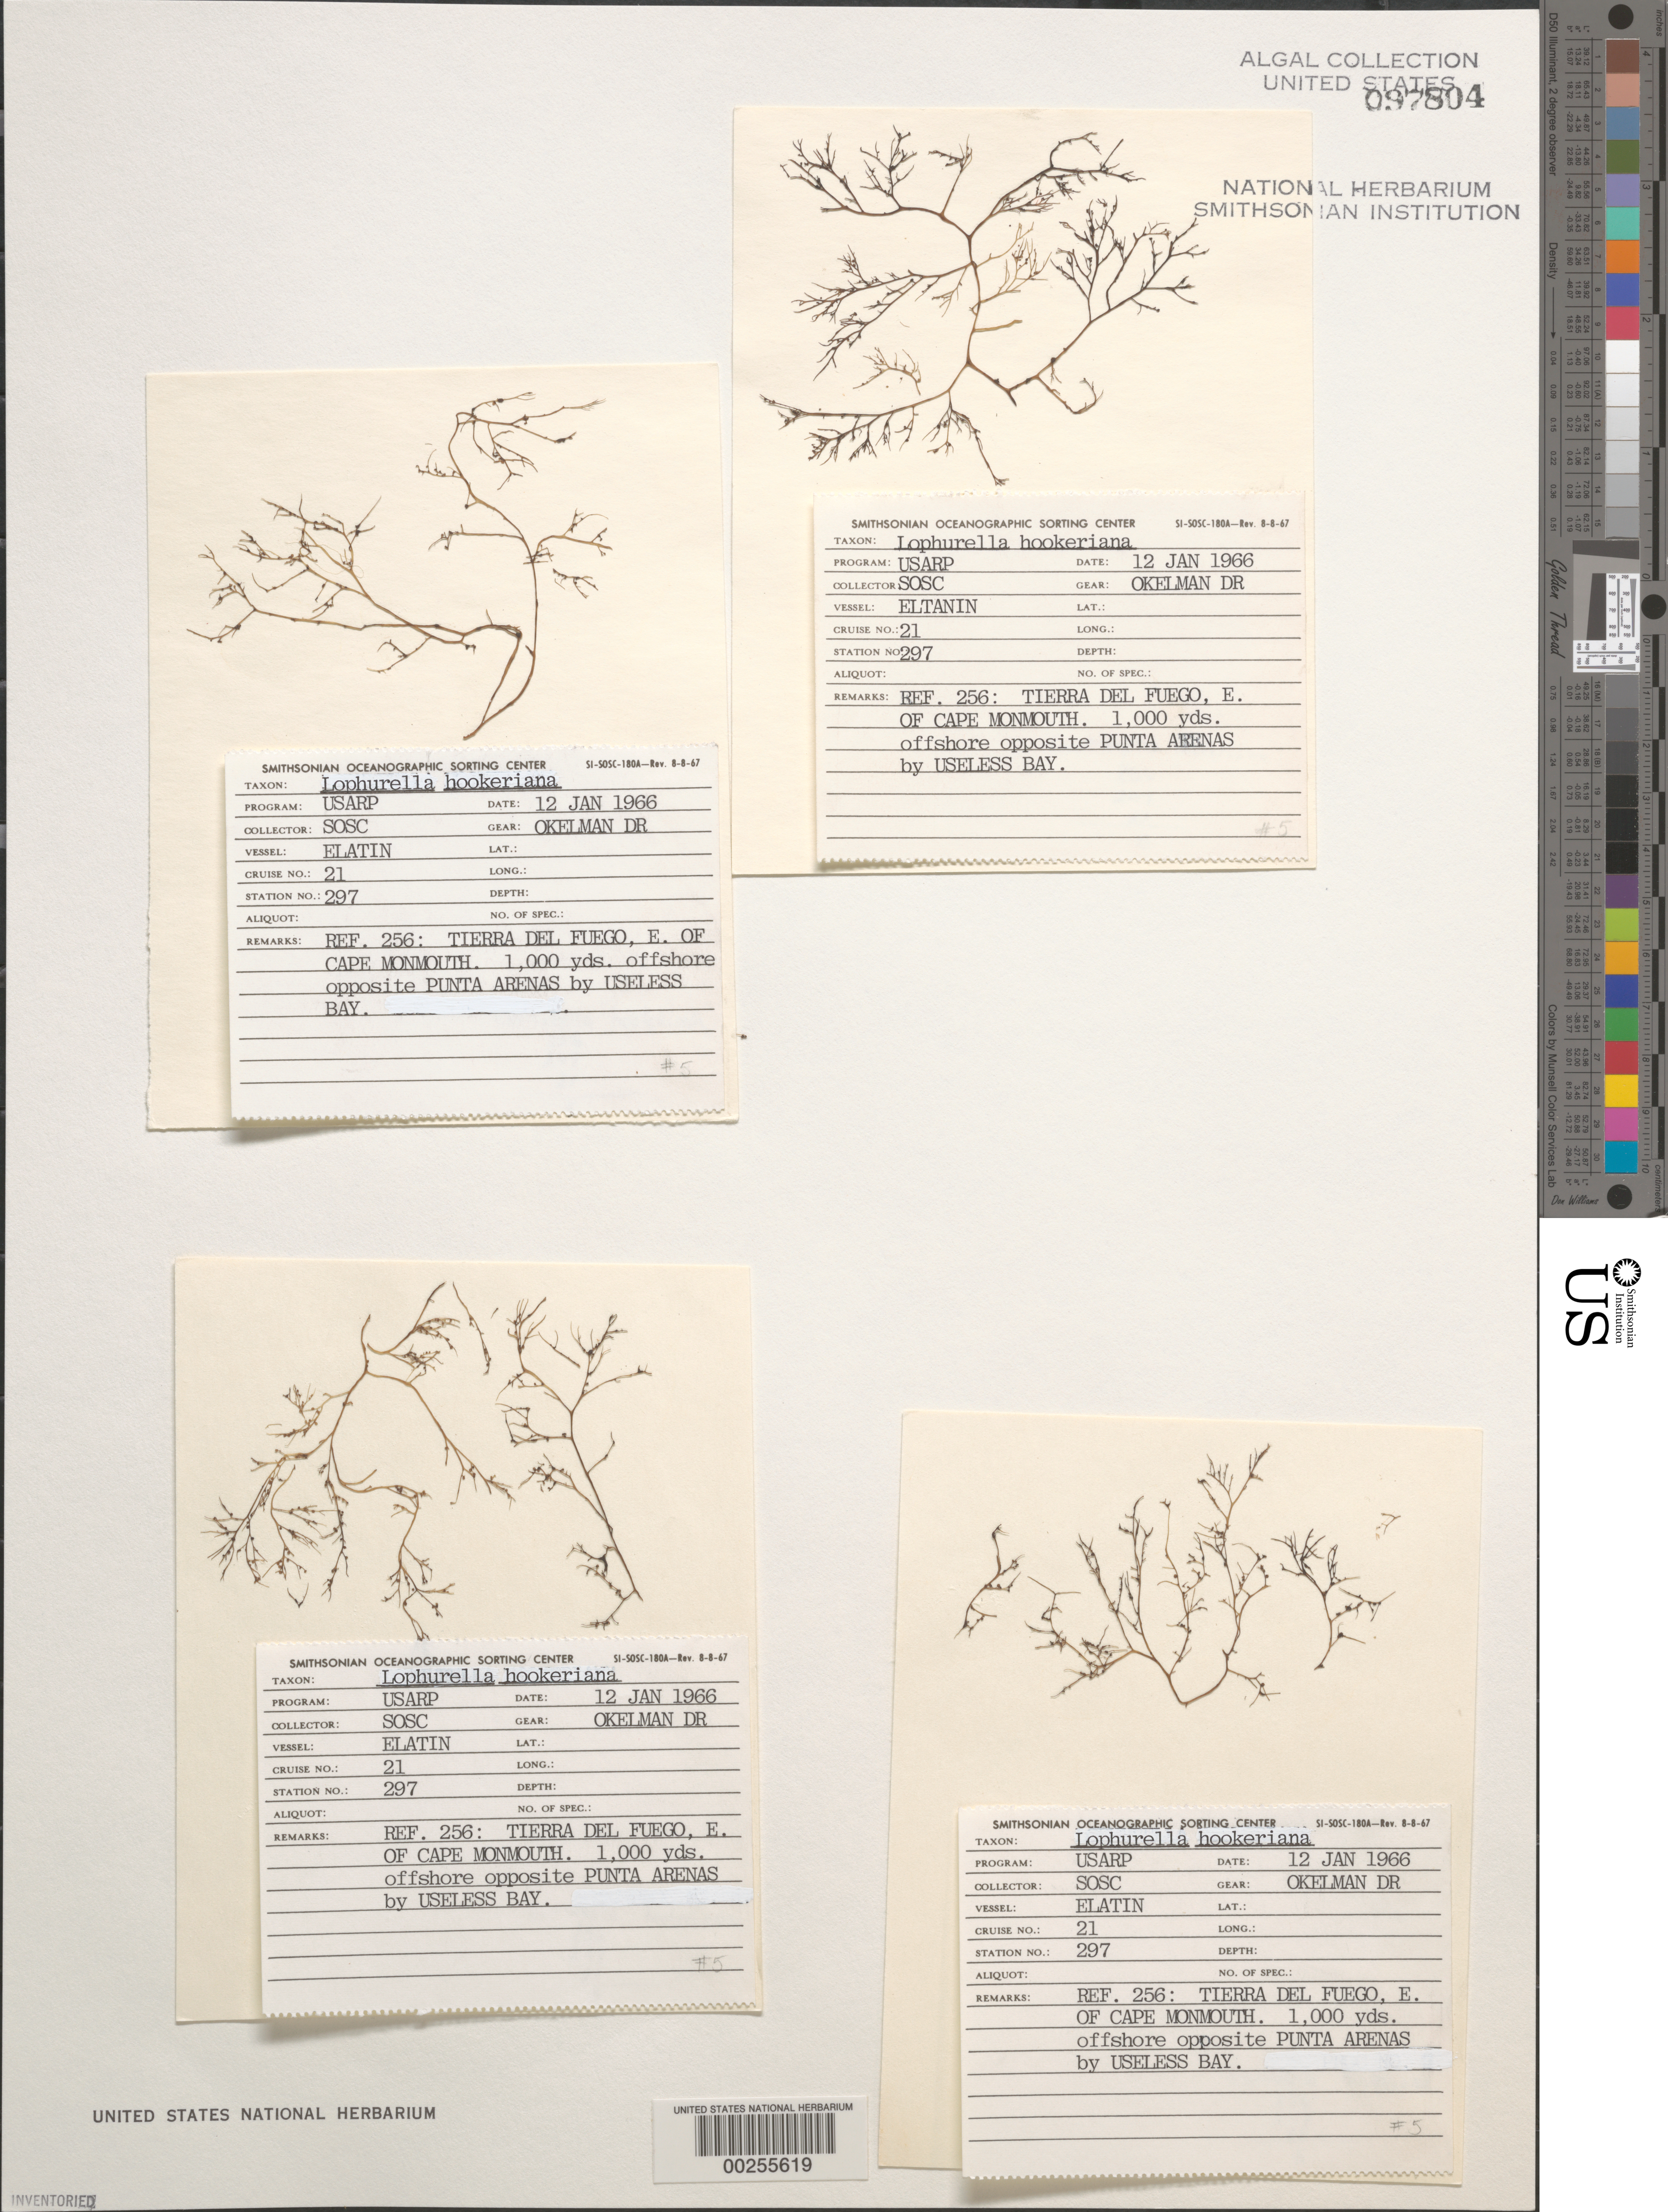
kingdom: Plantae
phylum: Rhodophyta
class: Florideophyceae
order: Ceramiales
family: Rhodomelaceae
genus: Lophurella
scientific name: Lophurella hookeriana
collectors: SOSC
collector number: Station 297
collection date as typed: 12 Jan 1966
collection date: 1966-01-12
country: Chile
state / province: Magallanes y de la Antártica Chilena (XII)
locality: Tierra del Fuego, east of Cape Monmouth, opposite Punta Arenas by Useless Bay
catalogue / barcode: US 97804